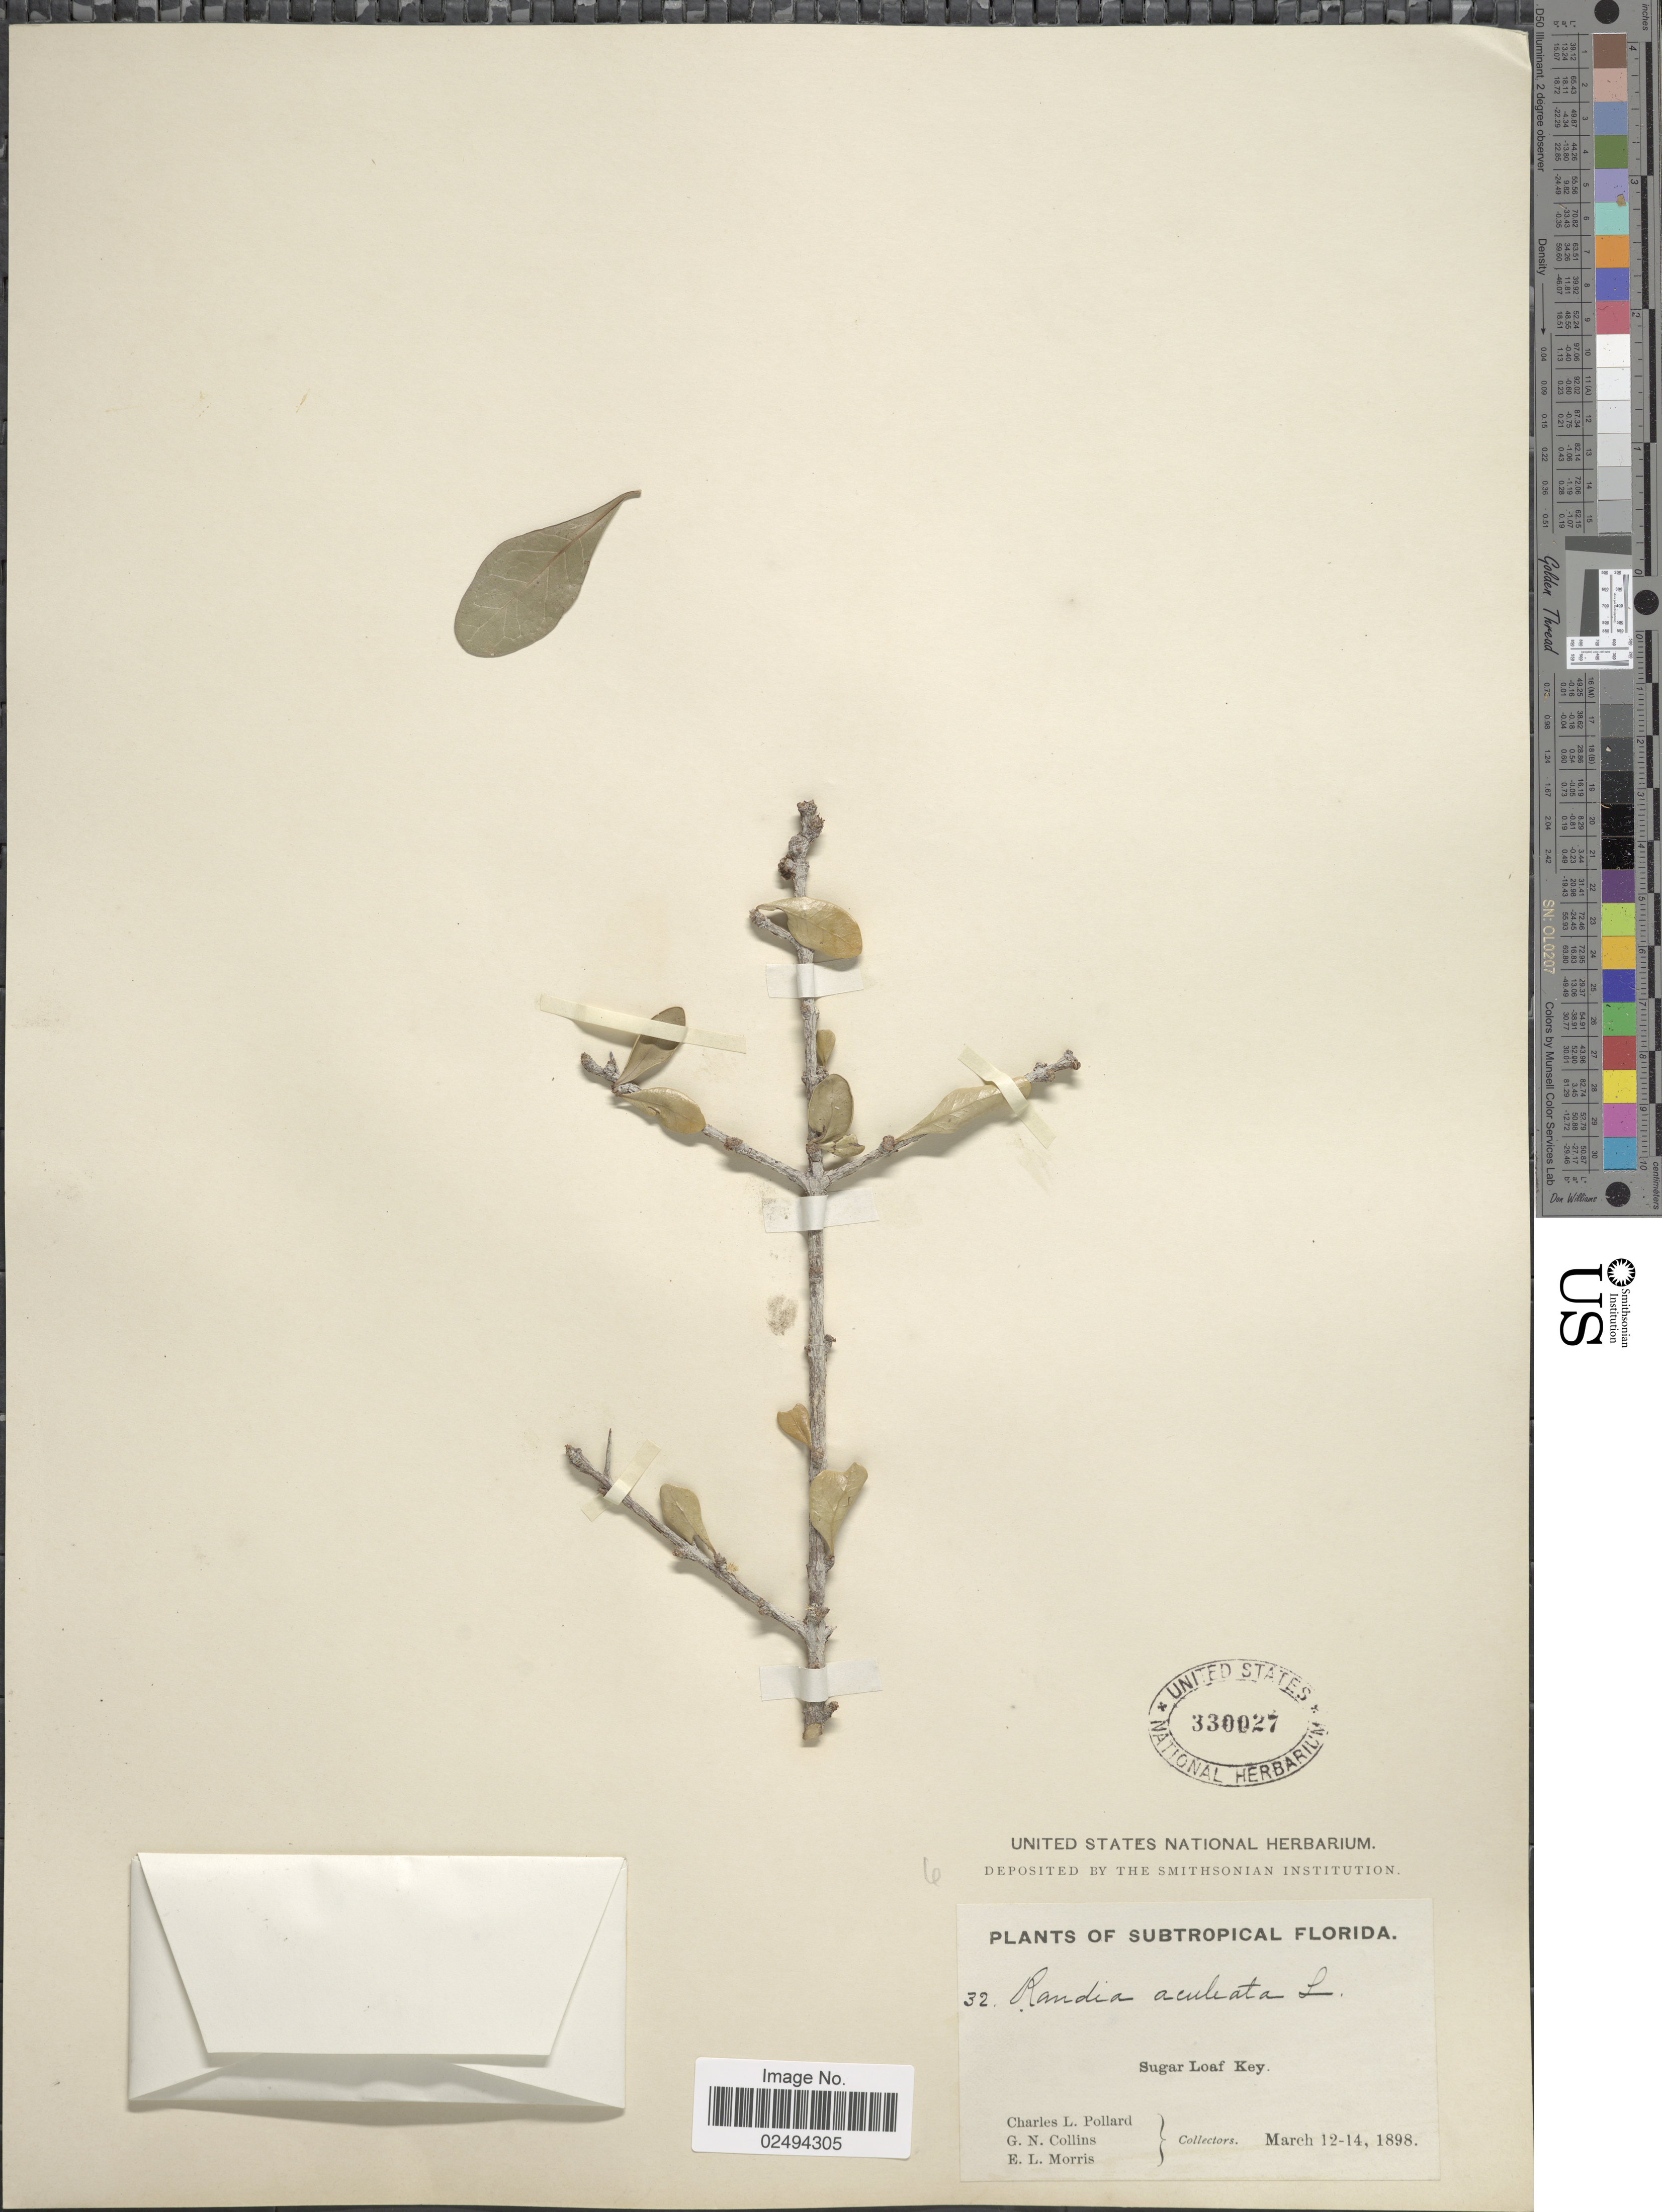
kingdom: Plantae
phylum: Tracheophyta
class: Magnoliopsida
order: Gentianales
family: Rubiaceae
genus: Randia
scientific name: Randia aculeata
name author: L.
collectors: C. L. Pollard, G. Collins & E. Morris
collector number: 32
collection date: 1898-03-12/1898-03-14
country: United States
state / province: Florida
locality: Subtropical Florida, Sugar Loaf Key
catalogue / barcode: US 330027